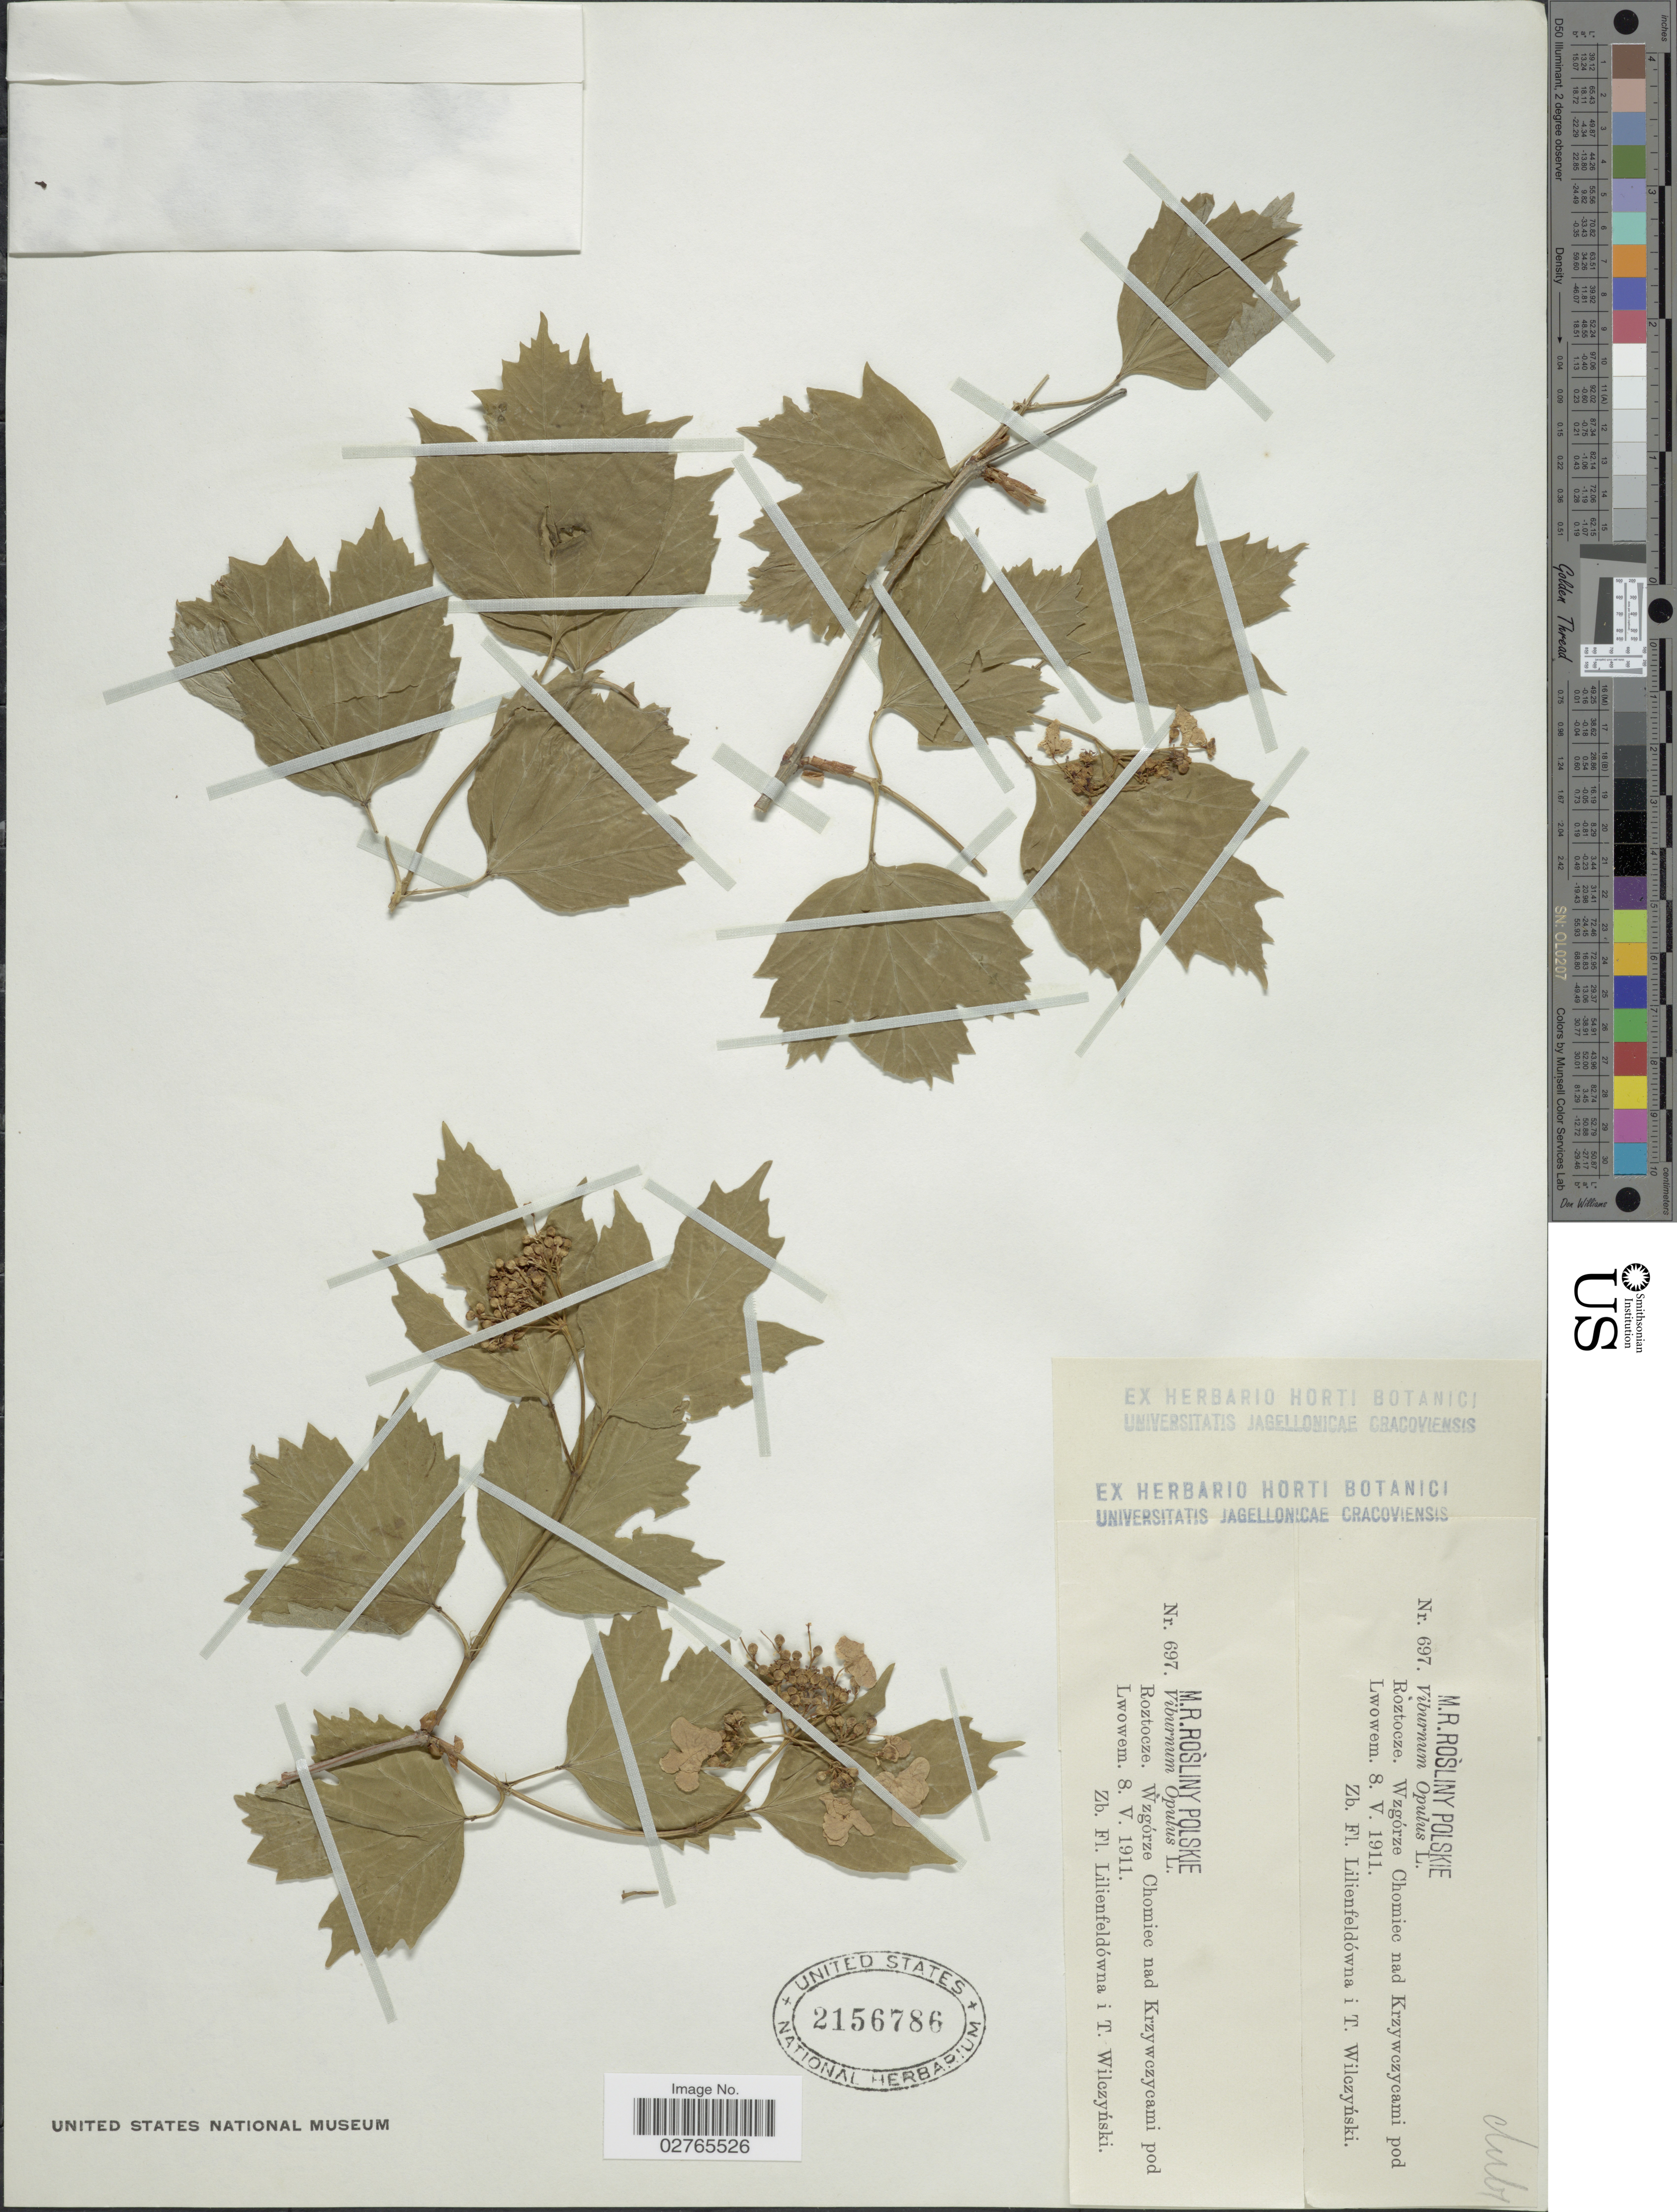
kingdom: Plantae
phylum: Tracheophyta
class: Magnoliopsida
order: Dipsacales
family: Viburnaceae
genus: Viburnum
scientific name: Viburnum opulus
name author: L.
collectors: F. Lilienfeldówna & T. Wilczynski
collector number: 697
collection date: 1911-05-08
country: Ukraine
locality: Roztocze. Wzgórze Chomiec nad Krzywczycami pod Lwowem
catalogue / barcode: US 2156786